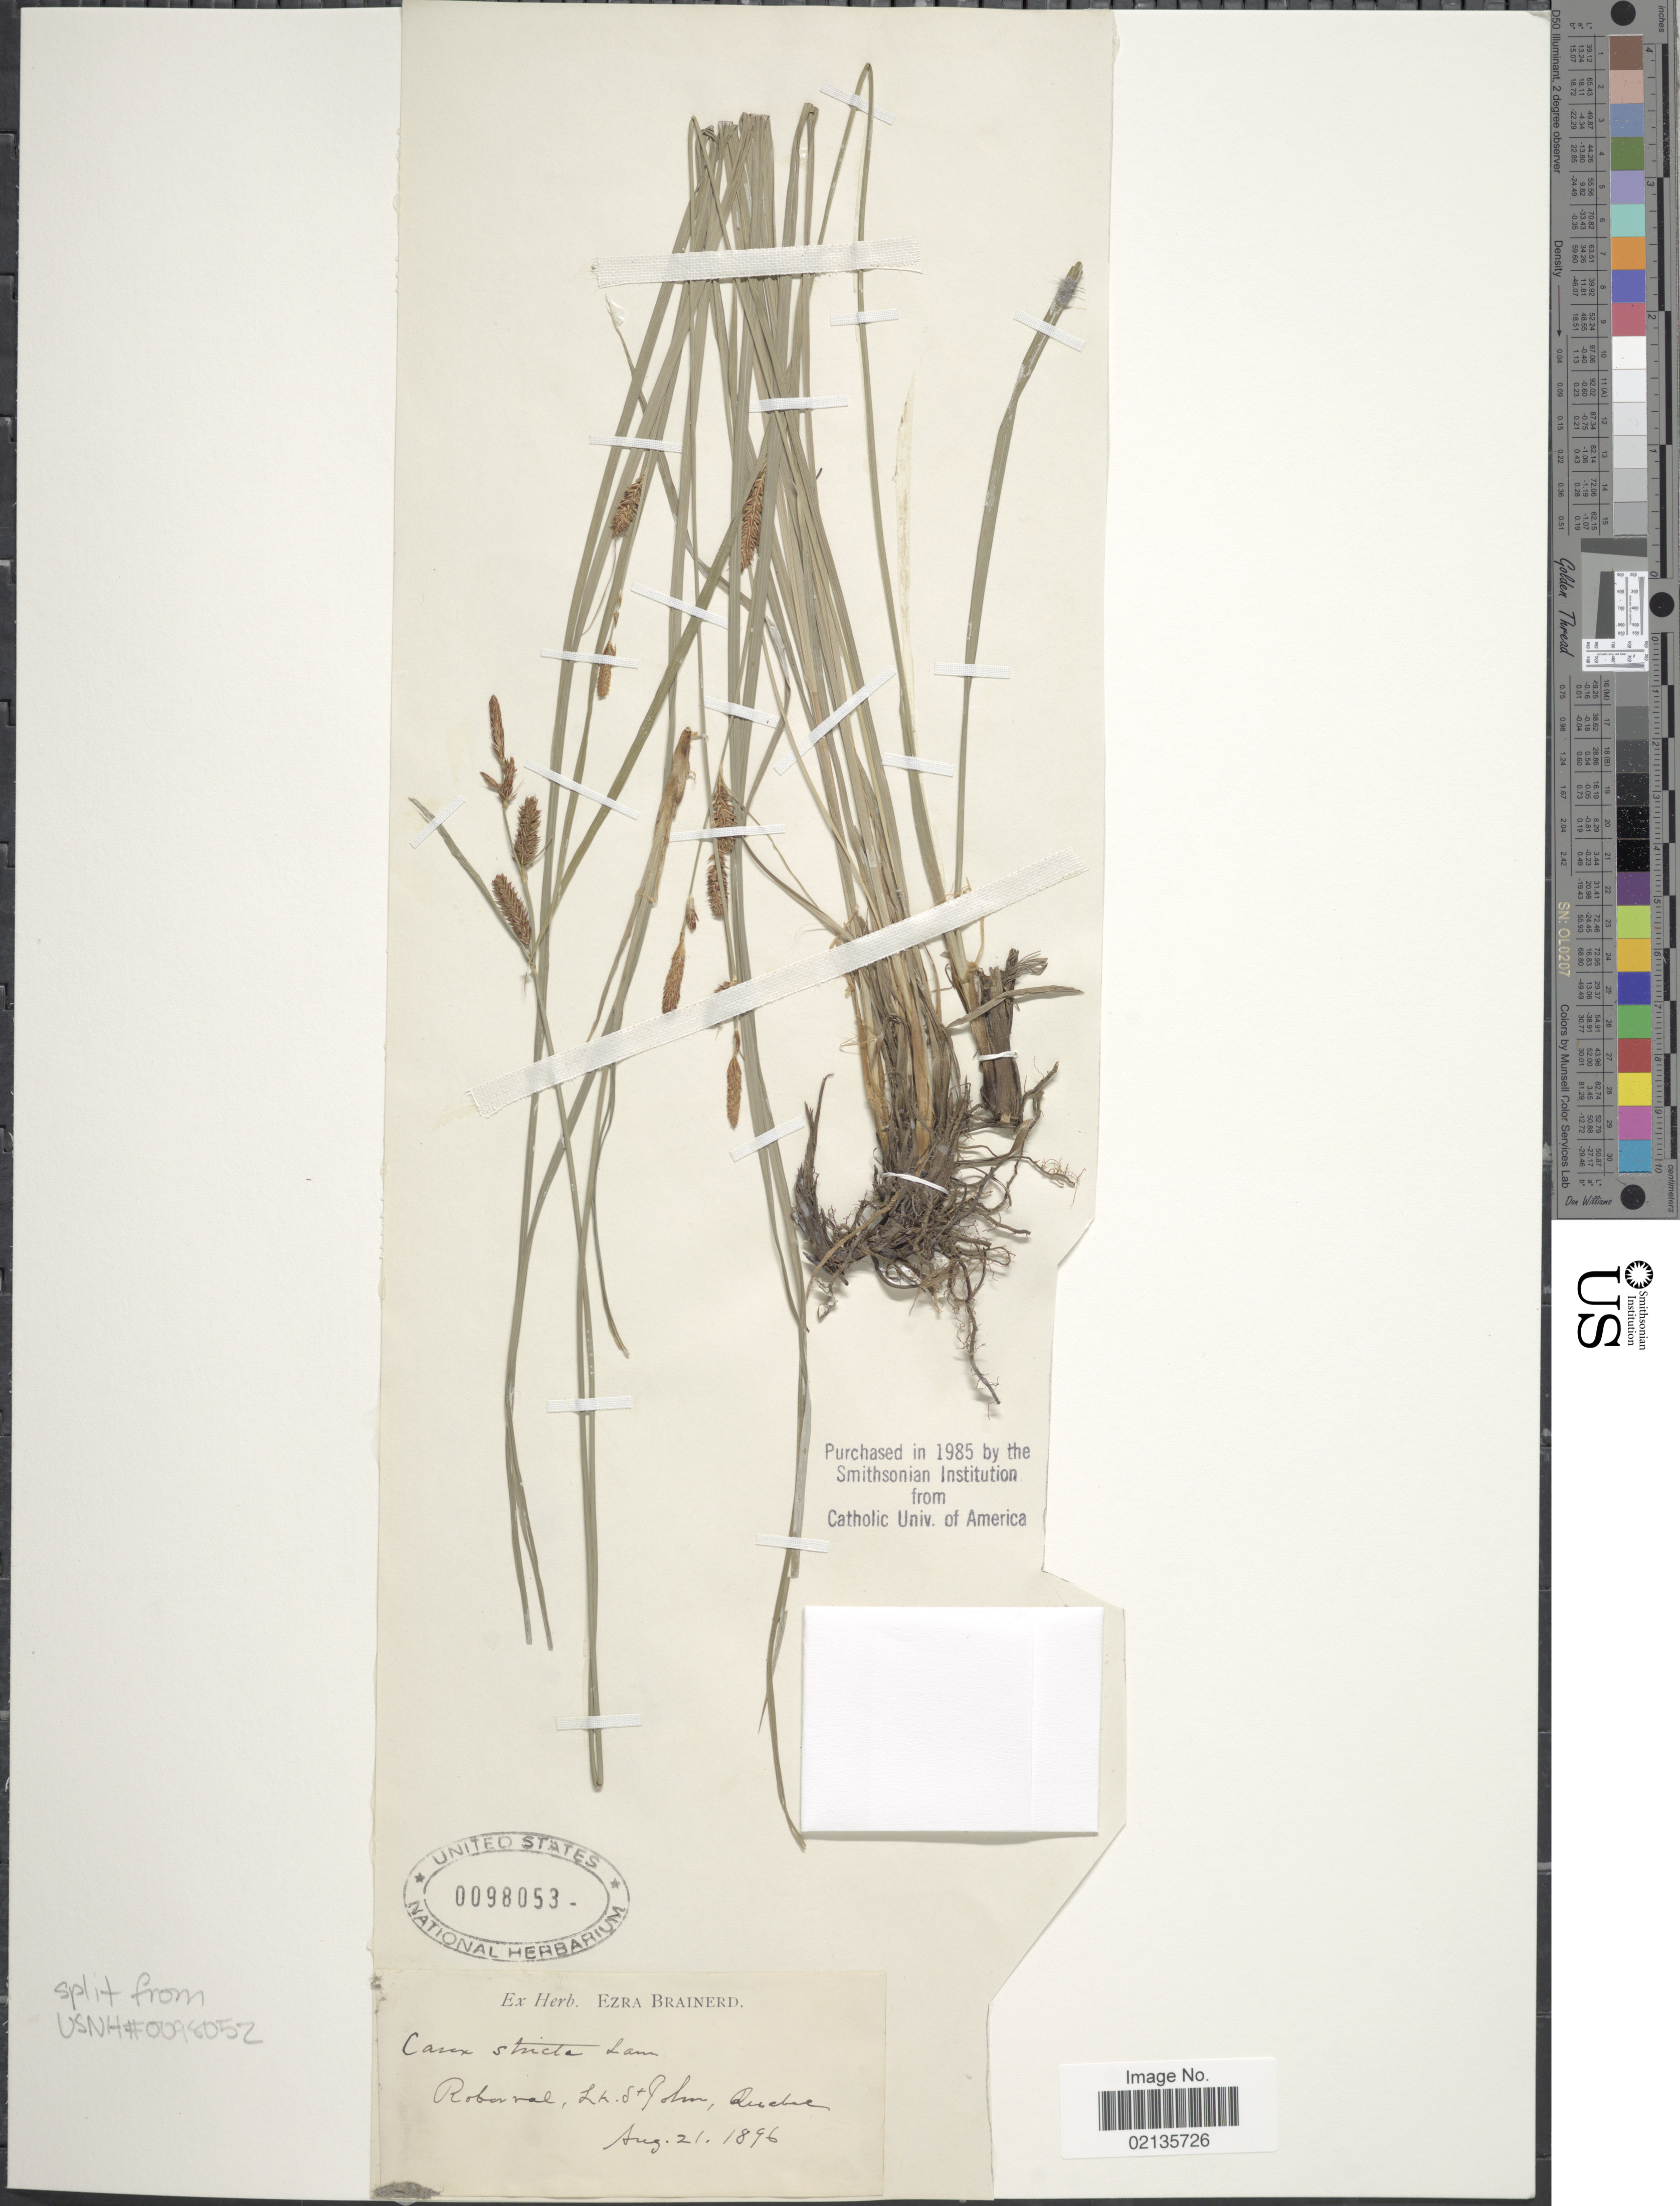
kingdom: Plantae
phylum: Tracheophyta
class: Liliopsida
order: Poales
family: Cyperaceae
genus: Carex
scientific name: Carex stricta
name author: Lam.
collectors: ex herb. Ezra Brainerd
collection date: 1896-08-21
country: Canada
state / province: Quebec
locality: Roberval, Lk. St. John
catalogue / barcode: US 98053